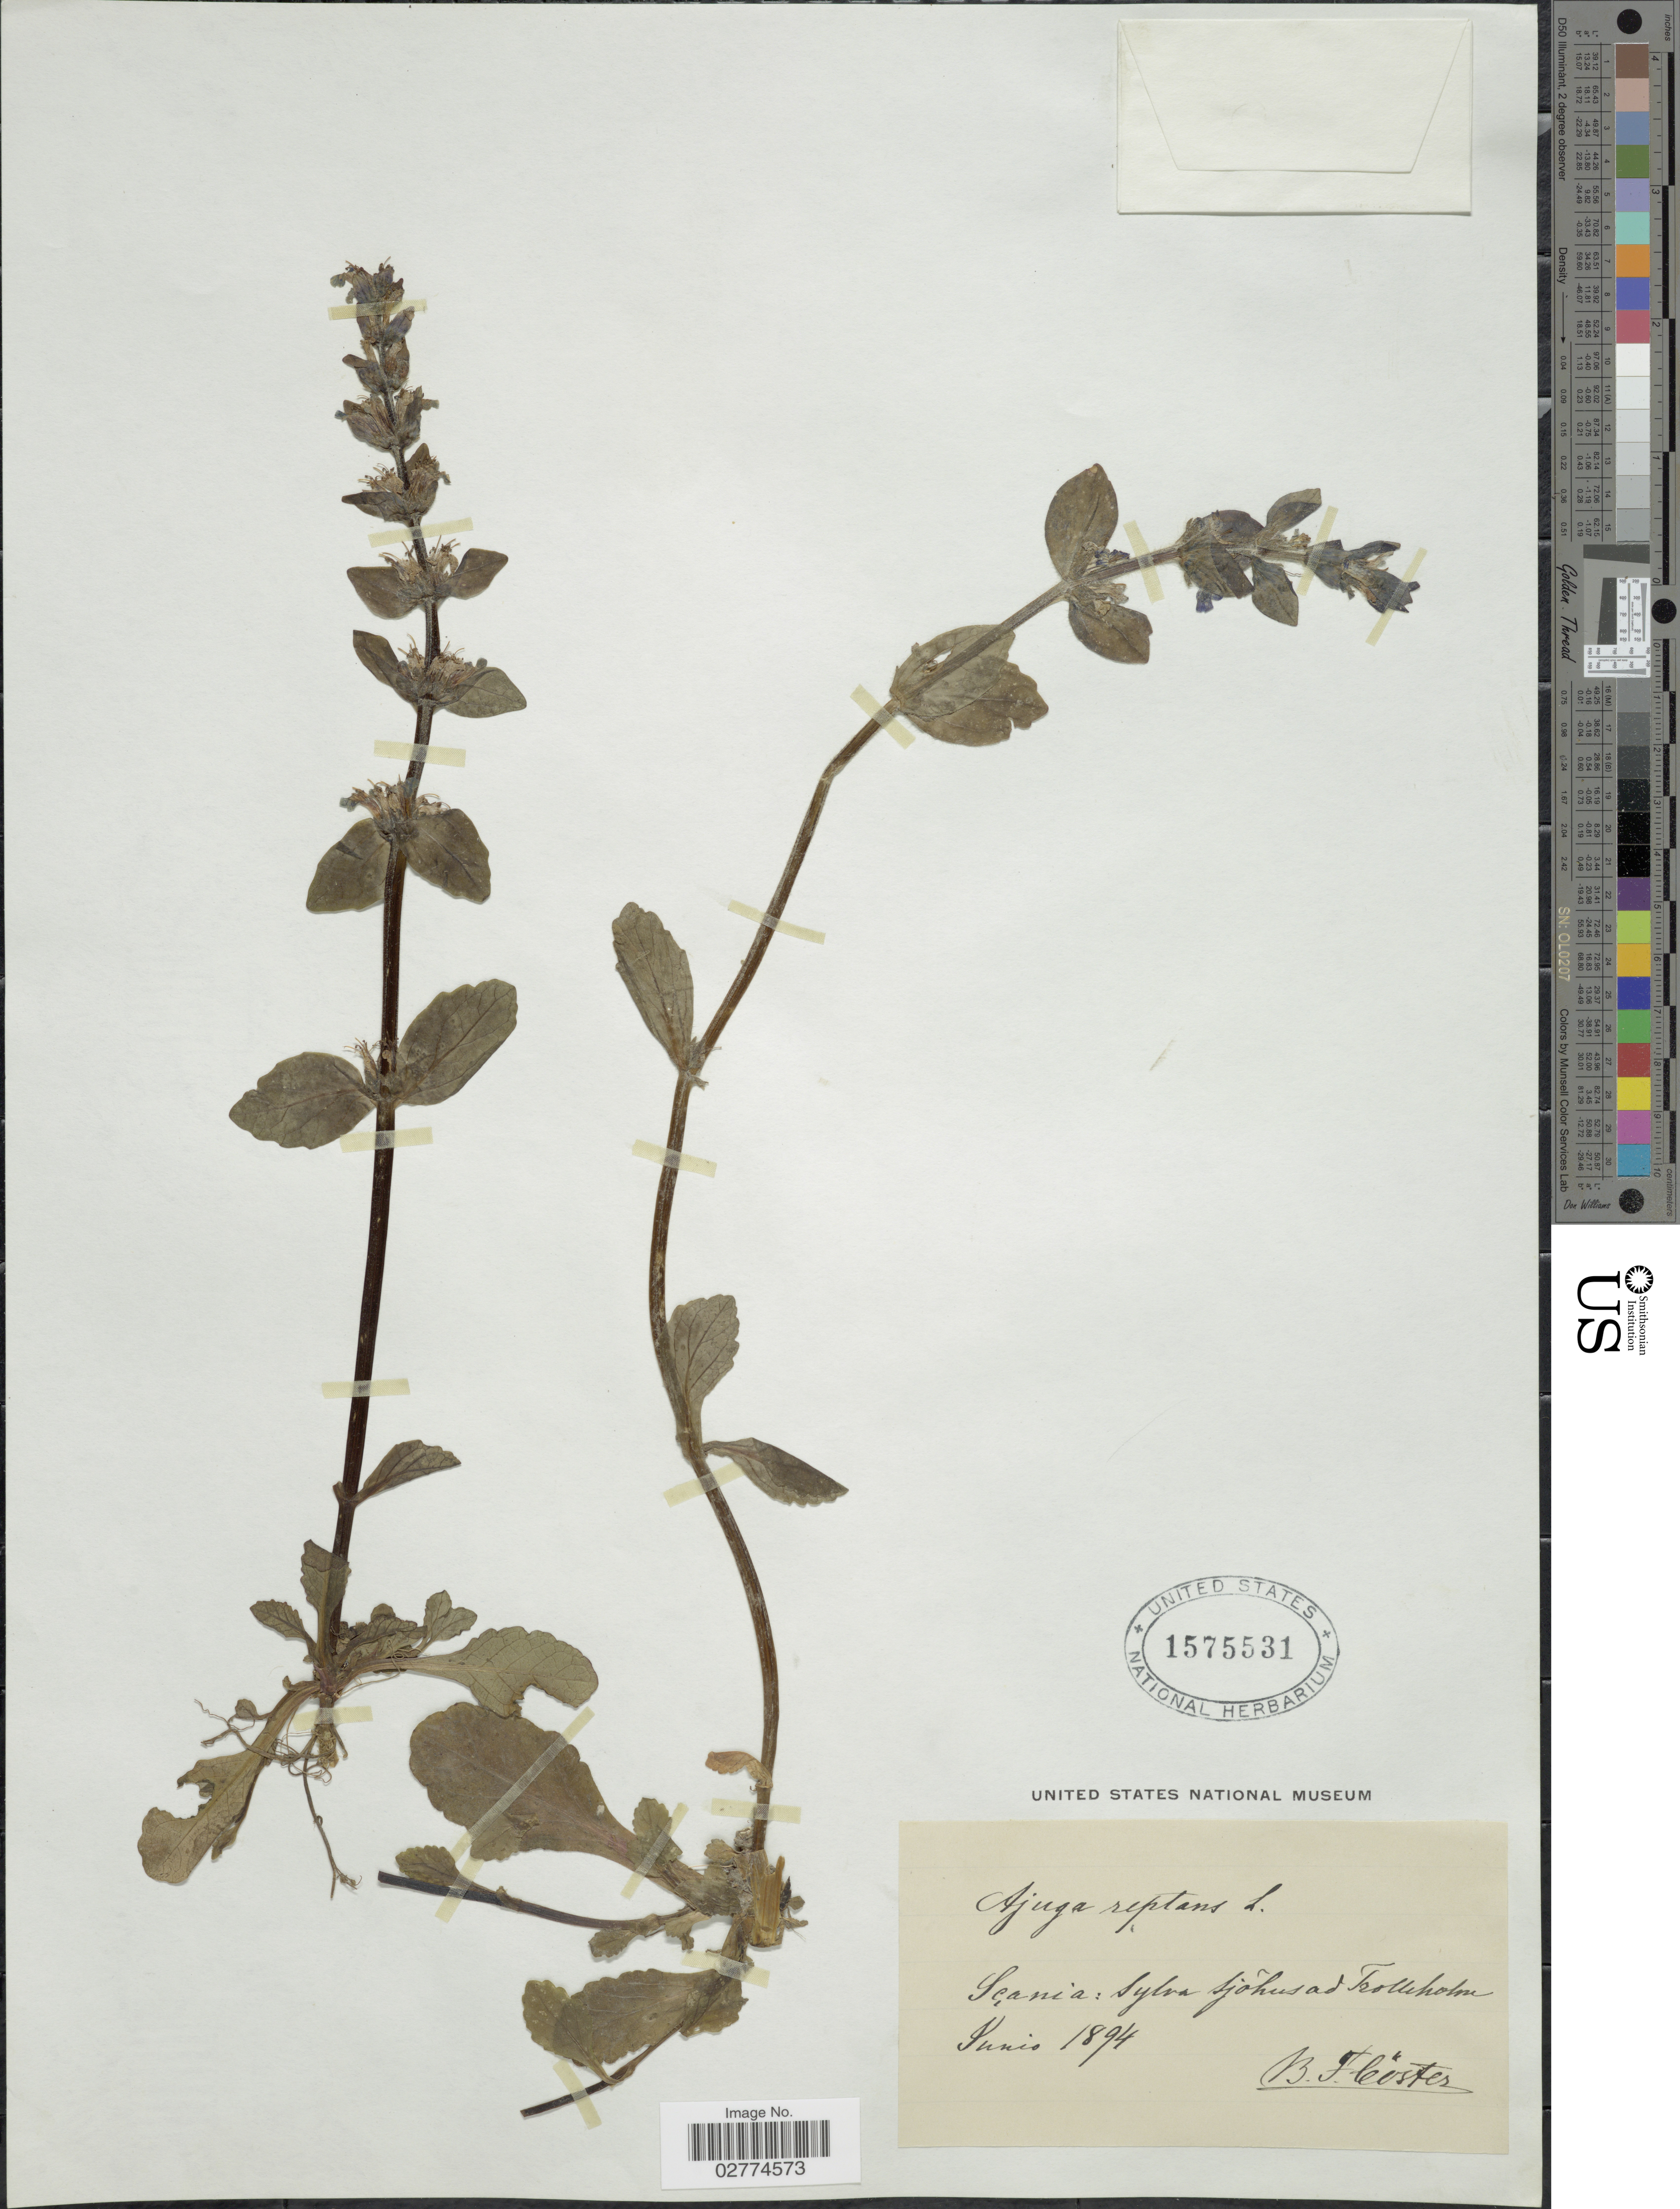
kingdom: Plantae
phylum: Tracheophyta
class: Magnoliopsida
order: Lamiales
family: Lamiaceae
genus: Ajuga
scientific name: Ajuga reptans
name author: L.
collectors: B. Fleoster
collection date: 1894-06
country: Sweden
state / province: Skåne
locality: Scania: Sylva Sjohus ad Trolleholm.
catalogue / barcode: US 1575531